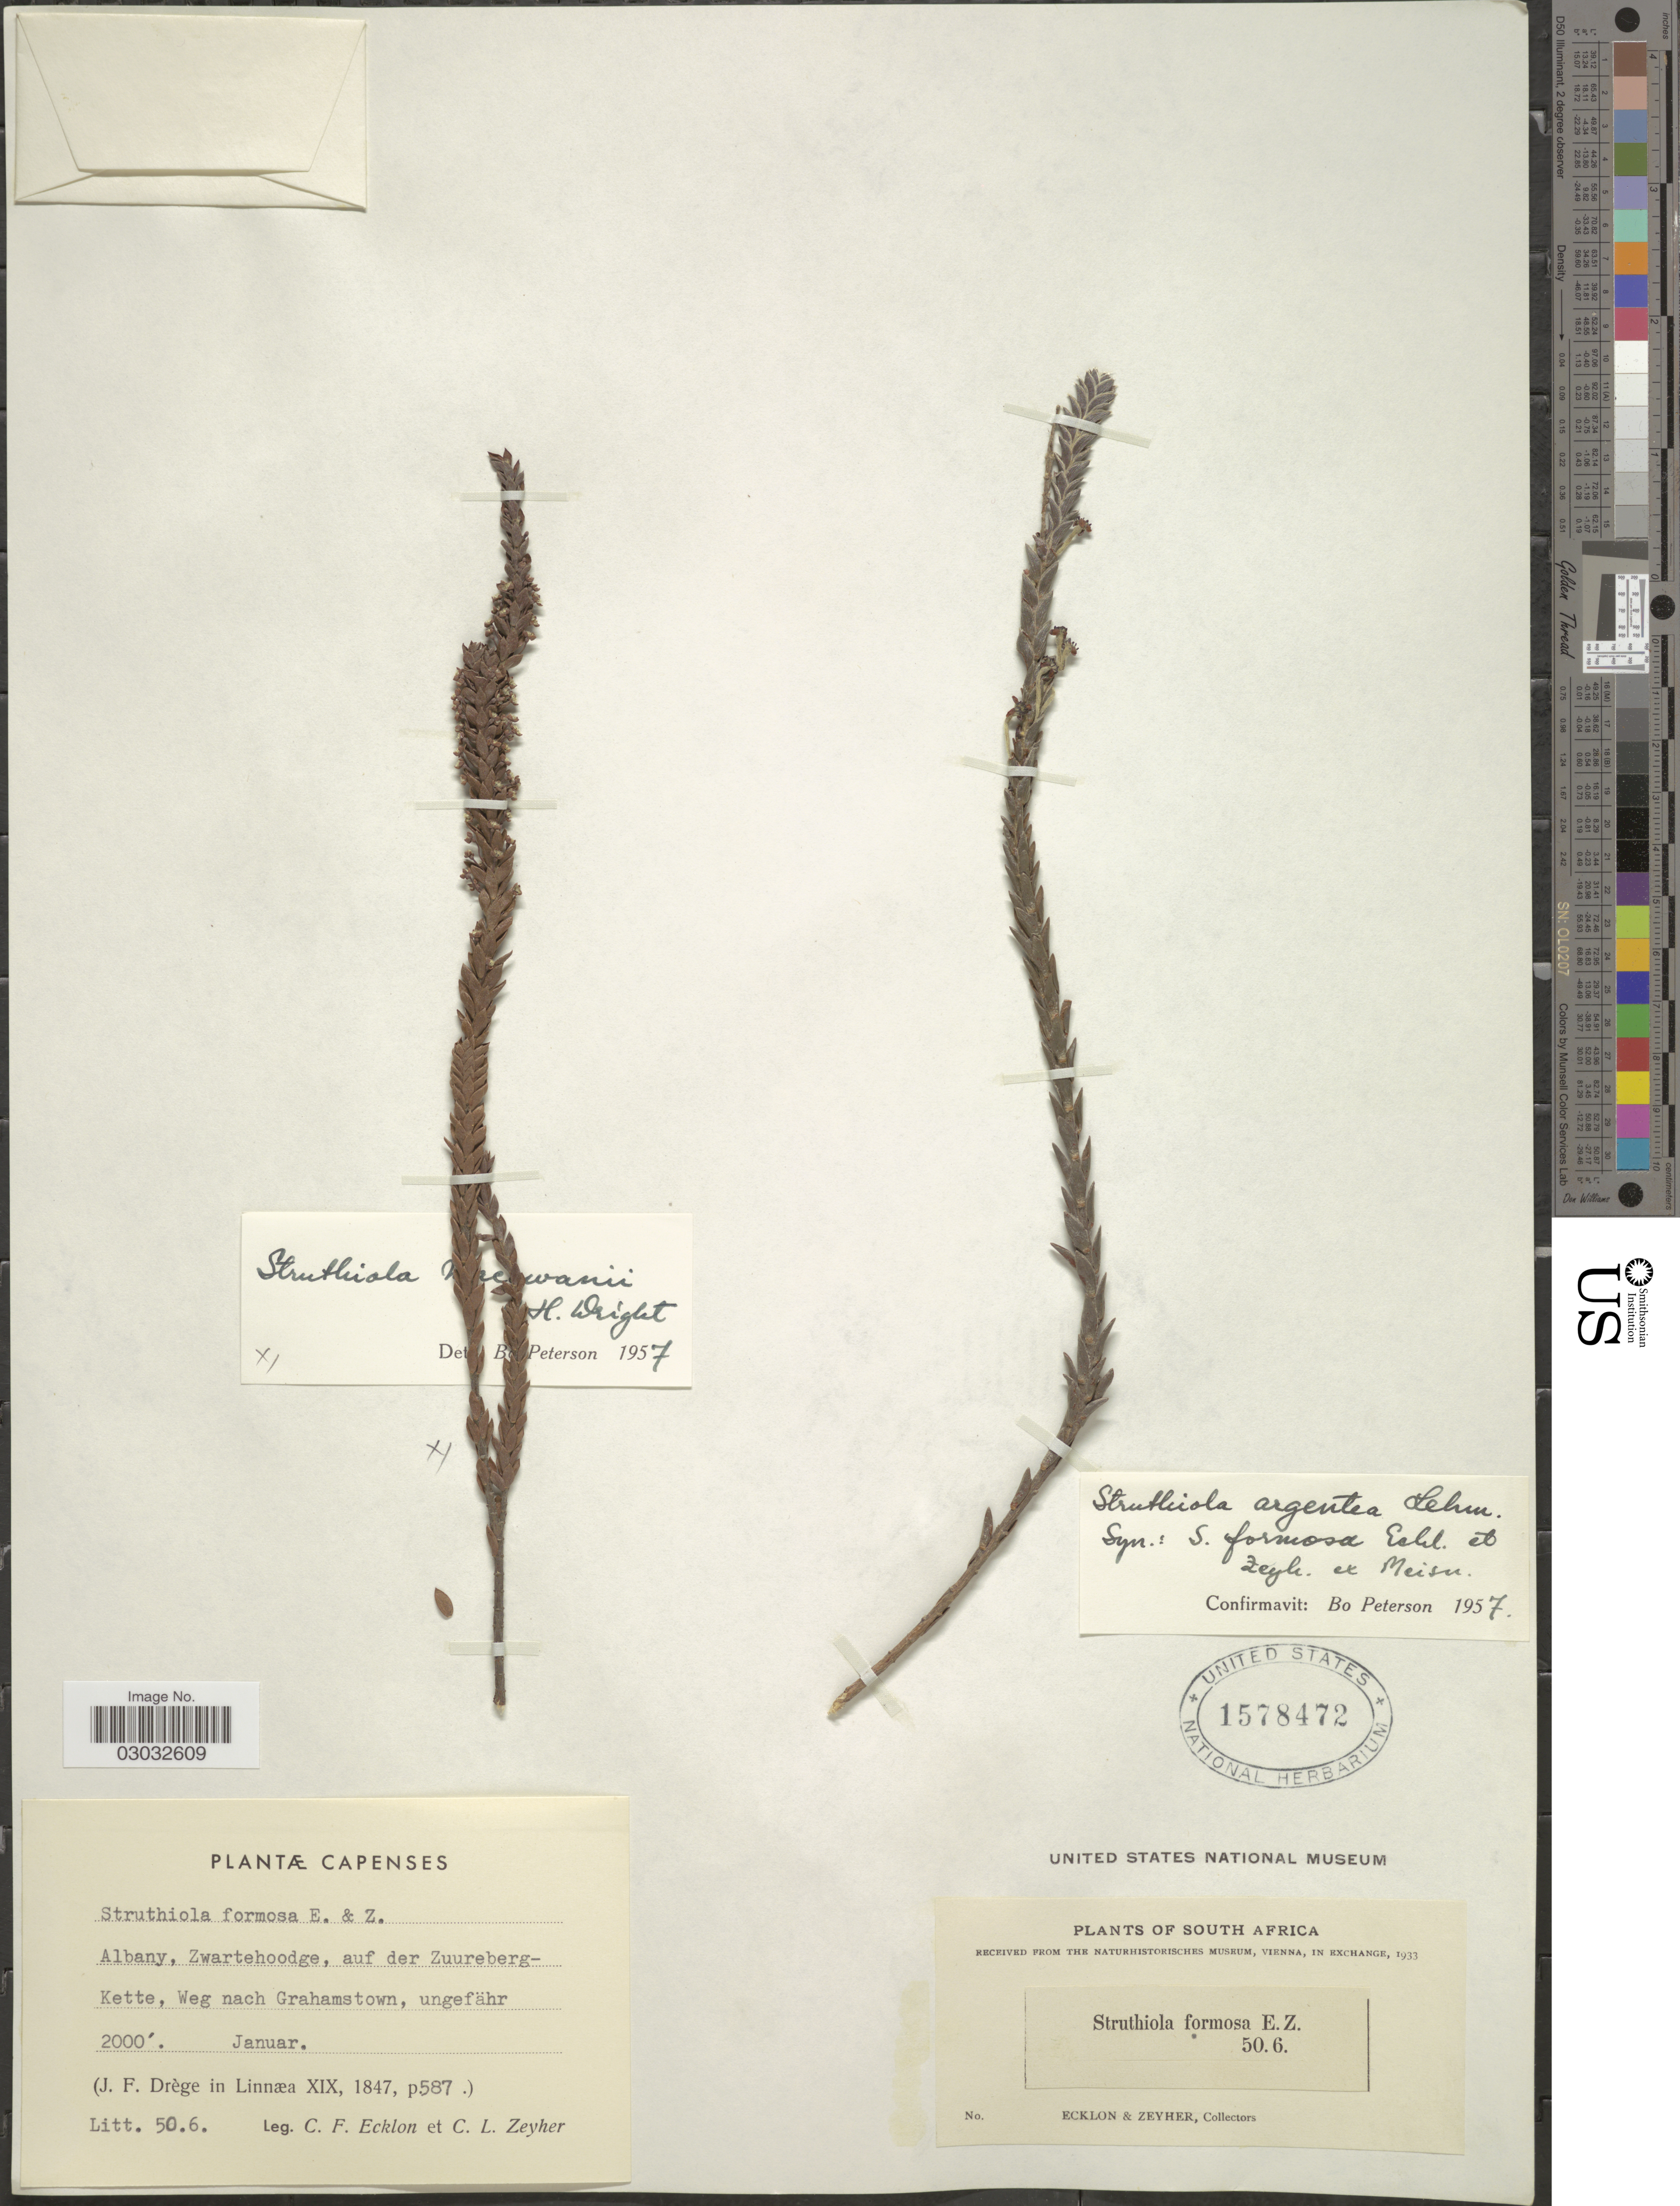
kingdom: Plantae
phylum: Tracheophyta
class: Magnoliopsida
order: Malvales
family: Thymelaeaceae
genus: Struthiola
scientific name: Struthiola argentea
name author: Lehm.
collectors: C. F. Ecklon & C. Zeyher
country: South Africa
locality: Capenses. Albany, Zwartehoodge, auf der Zuureberg-Kette, Weg nach Grahamstown.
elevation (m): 610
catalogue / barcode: US 1578472